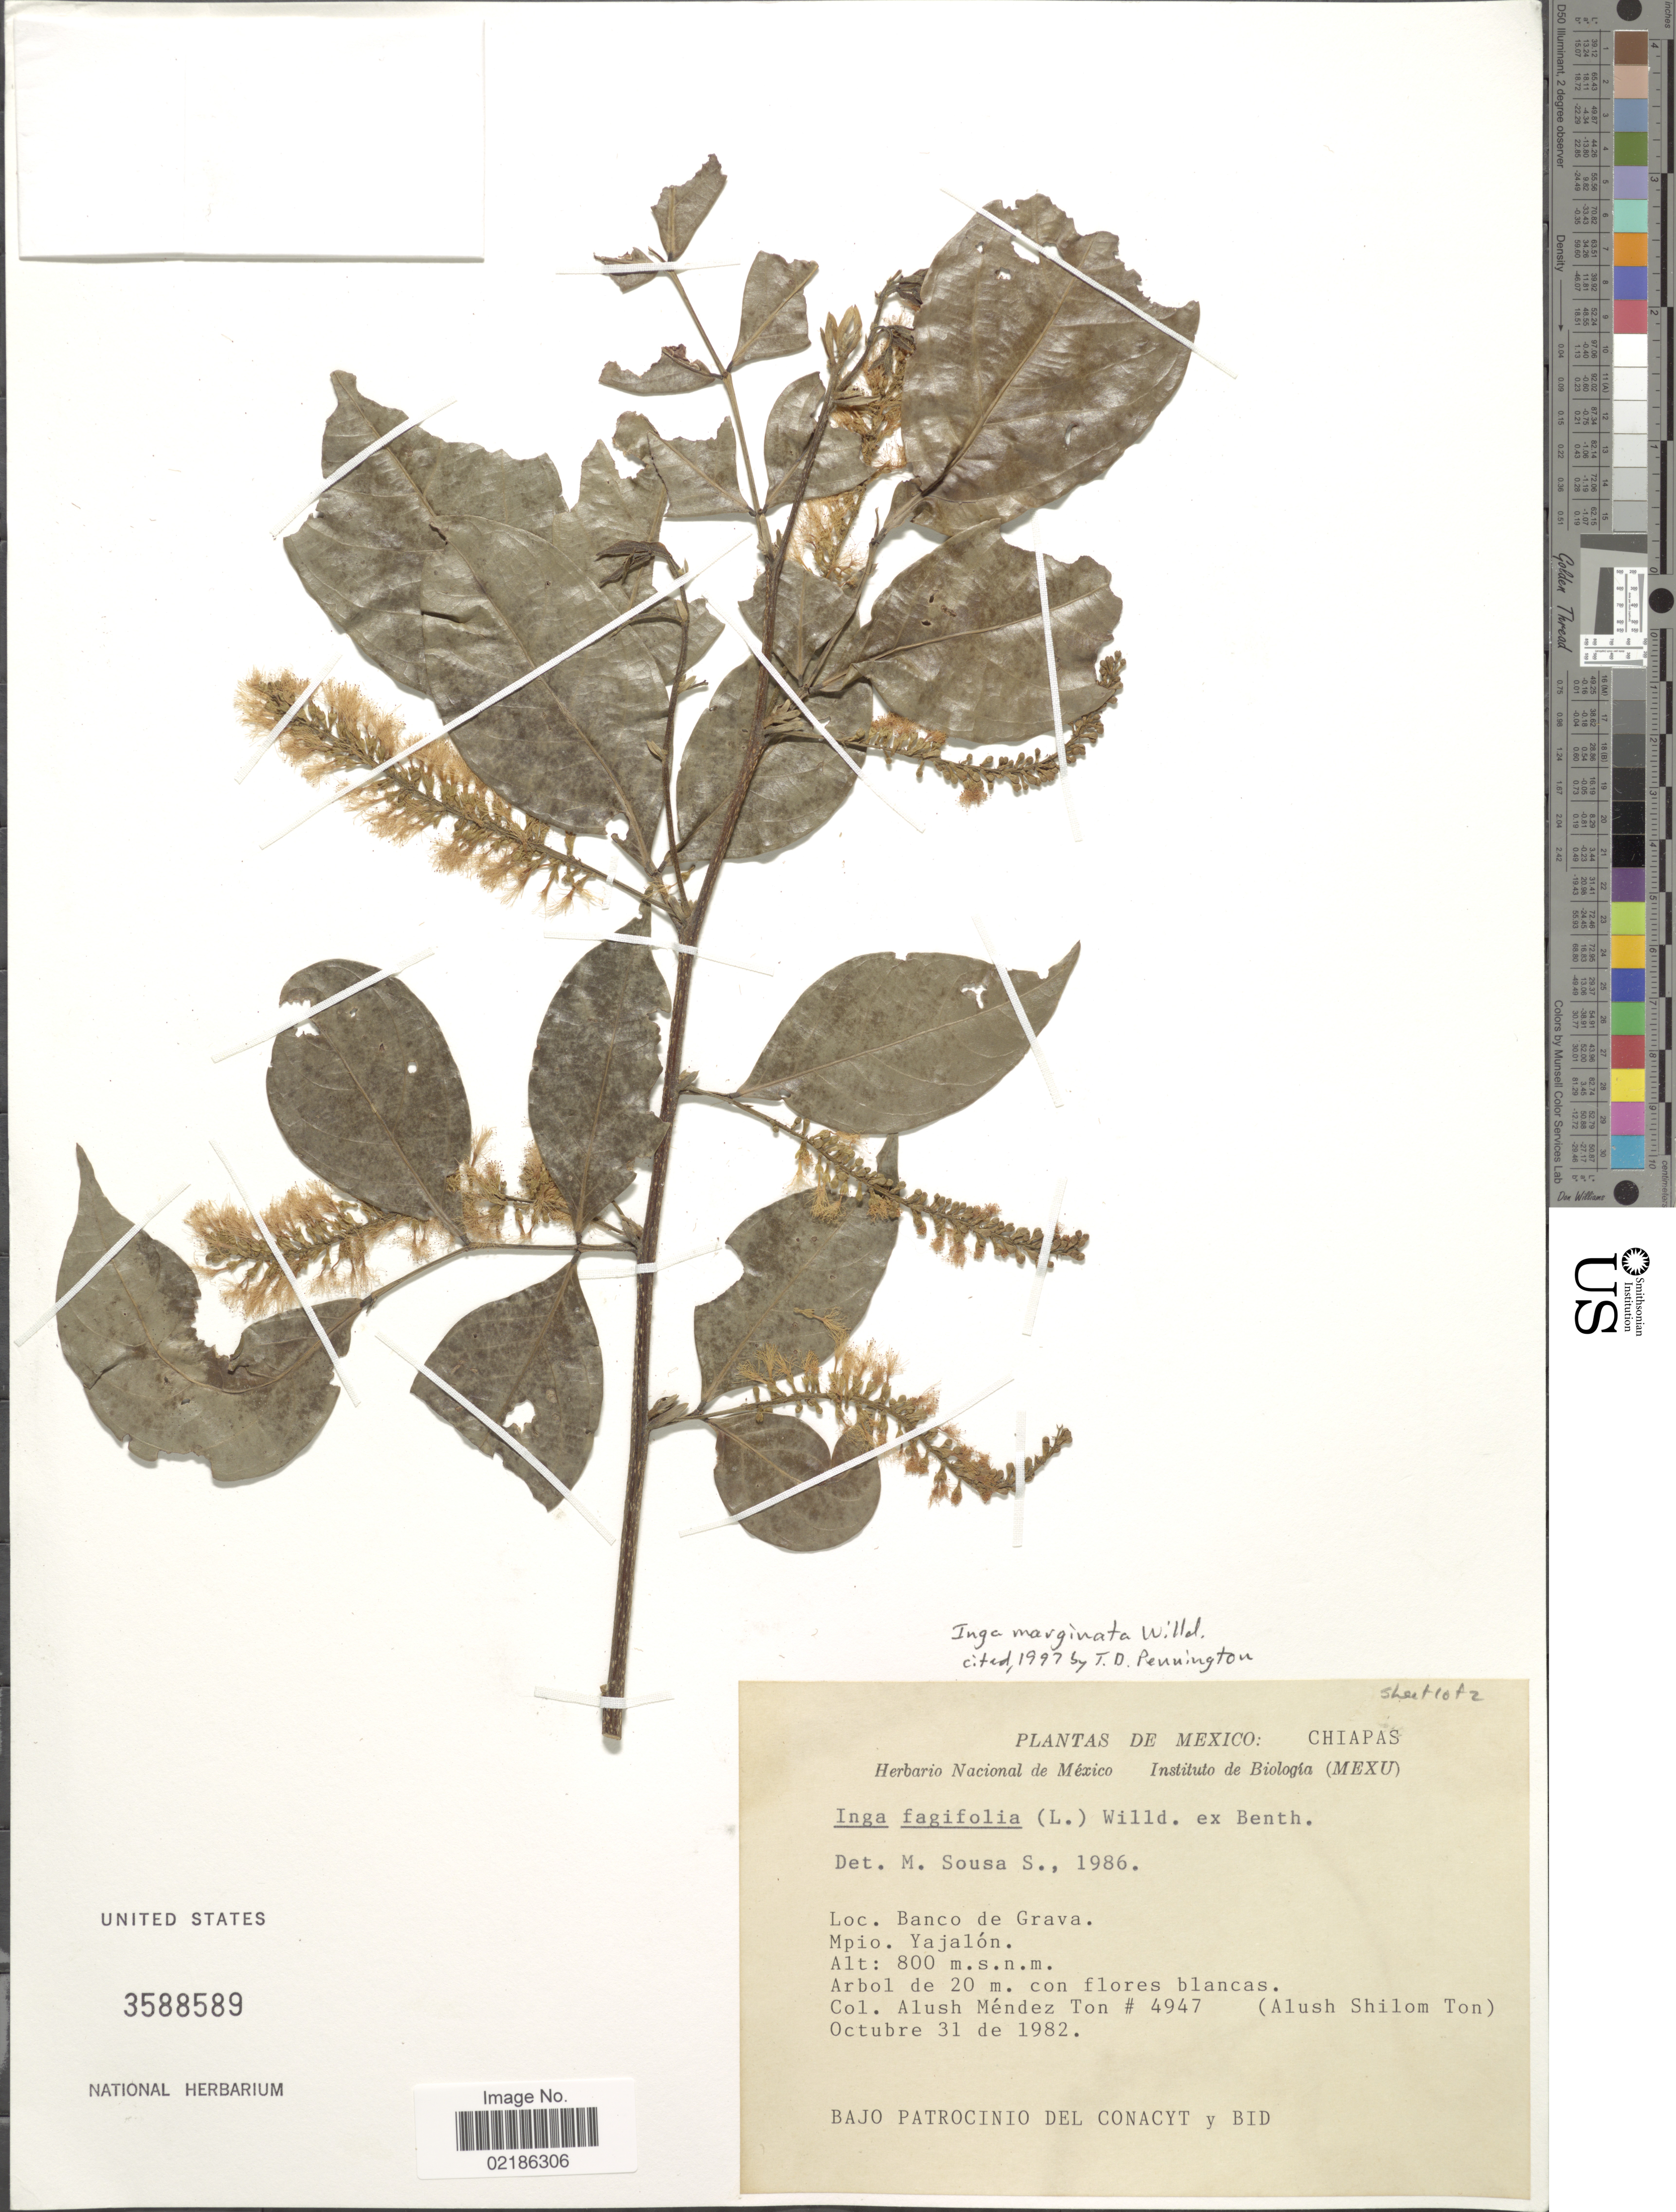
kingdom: Plantae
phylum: Tracheophyta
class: Magnoliopsida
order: Fabales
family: Fabaceae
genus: Inga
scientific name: Inga marginata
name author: Willd.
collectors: A. Méndez Ton & A. S. Ton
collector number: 4947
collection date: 1982-10-31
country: Mexico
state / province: Chiapas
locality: Banco de Grava, Mpio. Yajalon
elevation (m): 800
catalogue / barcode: US 3588589